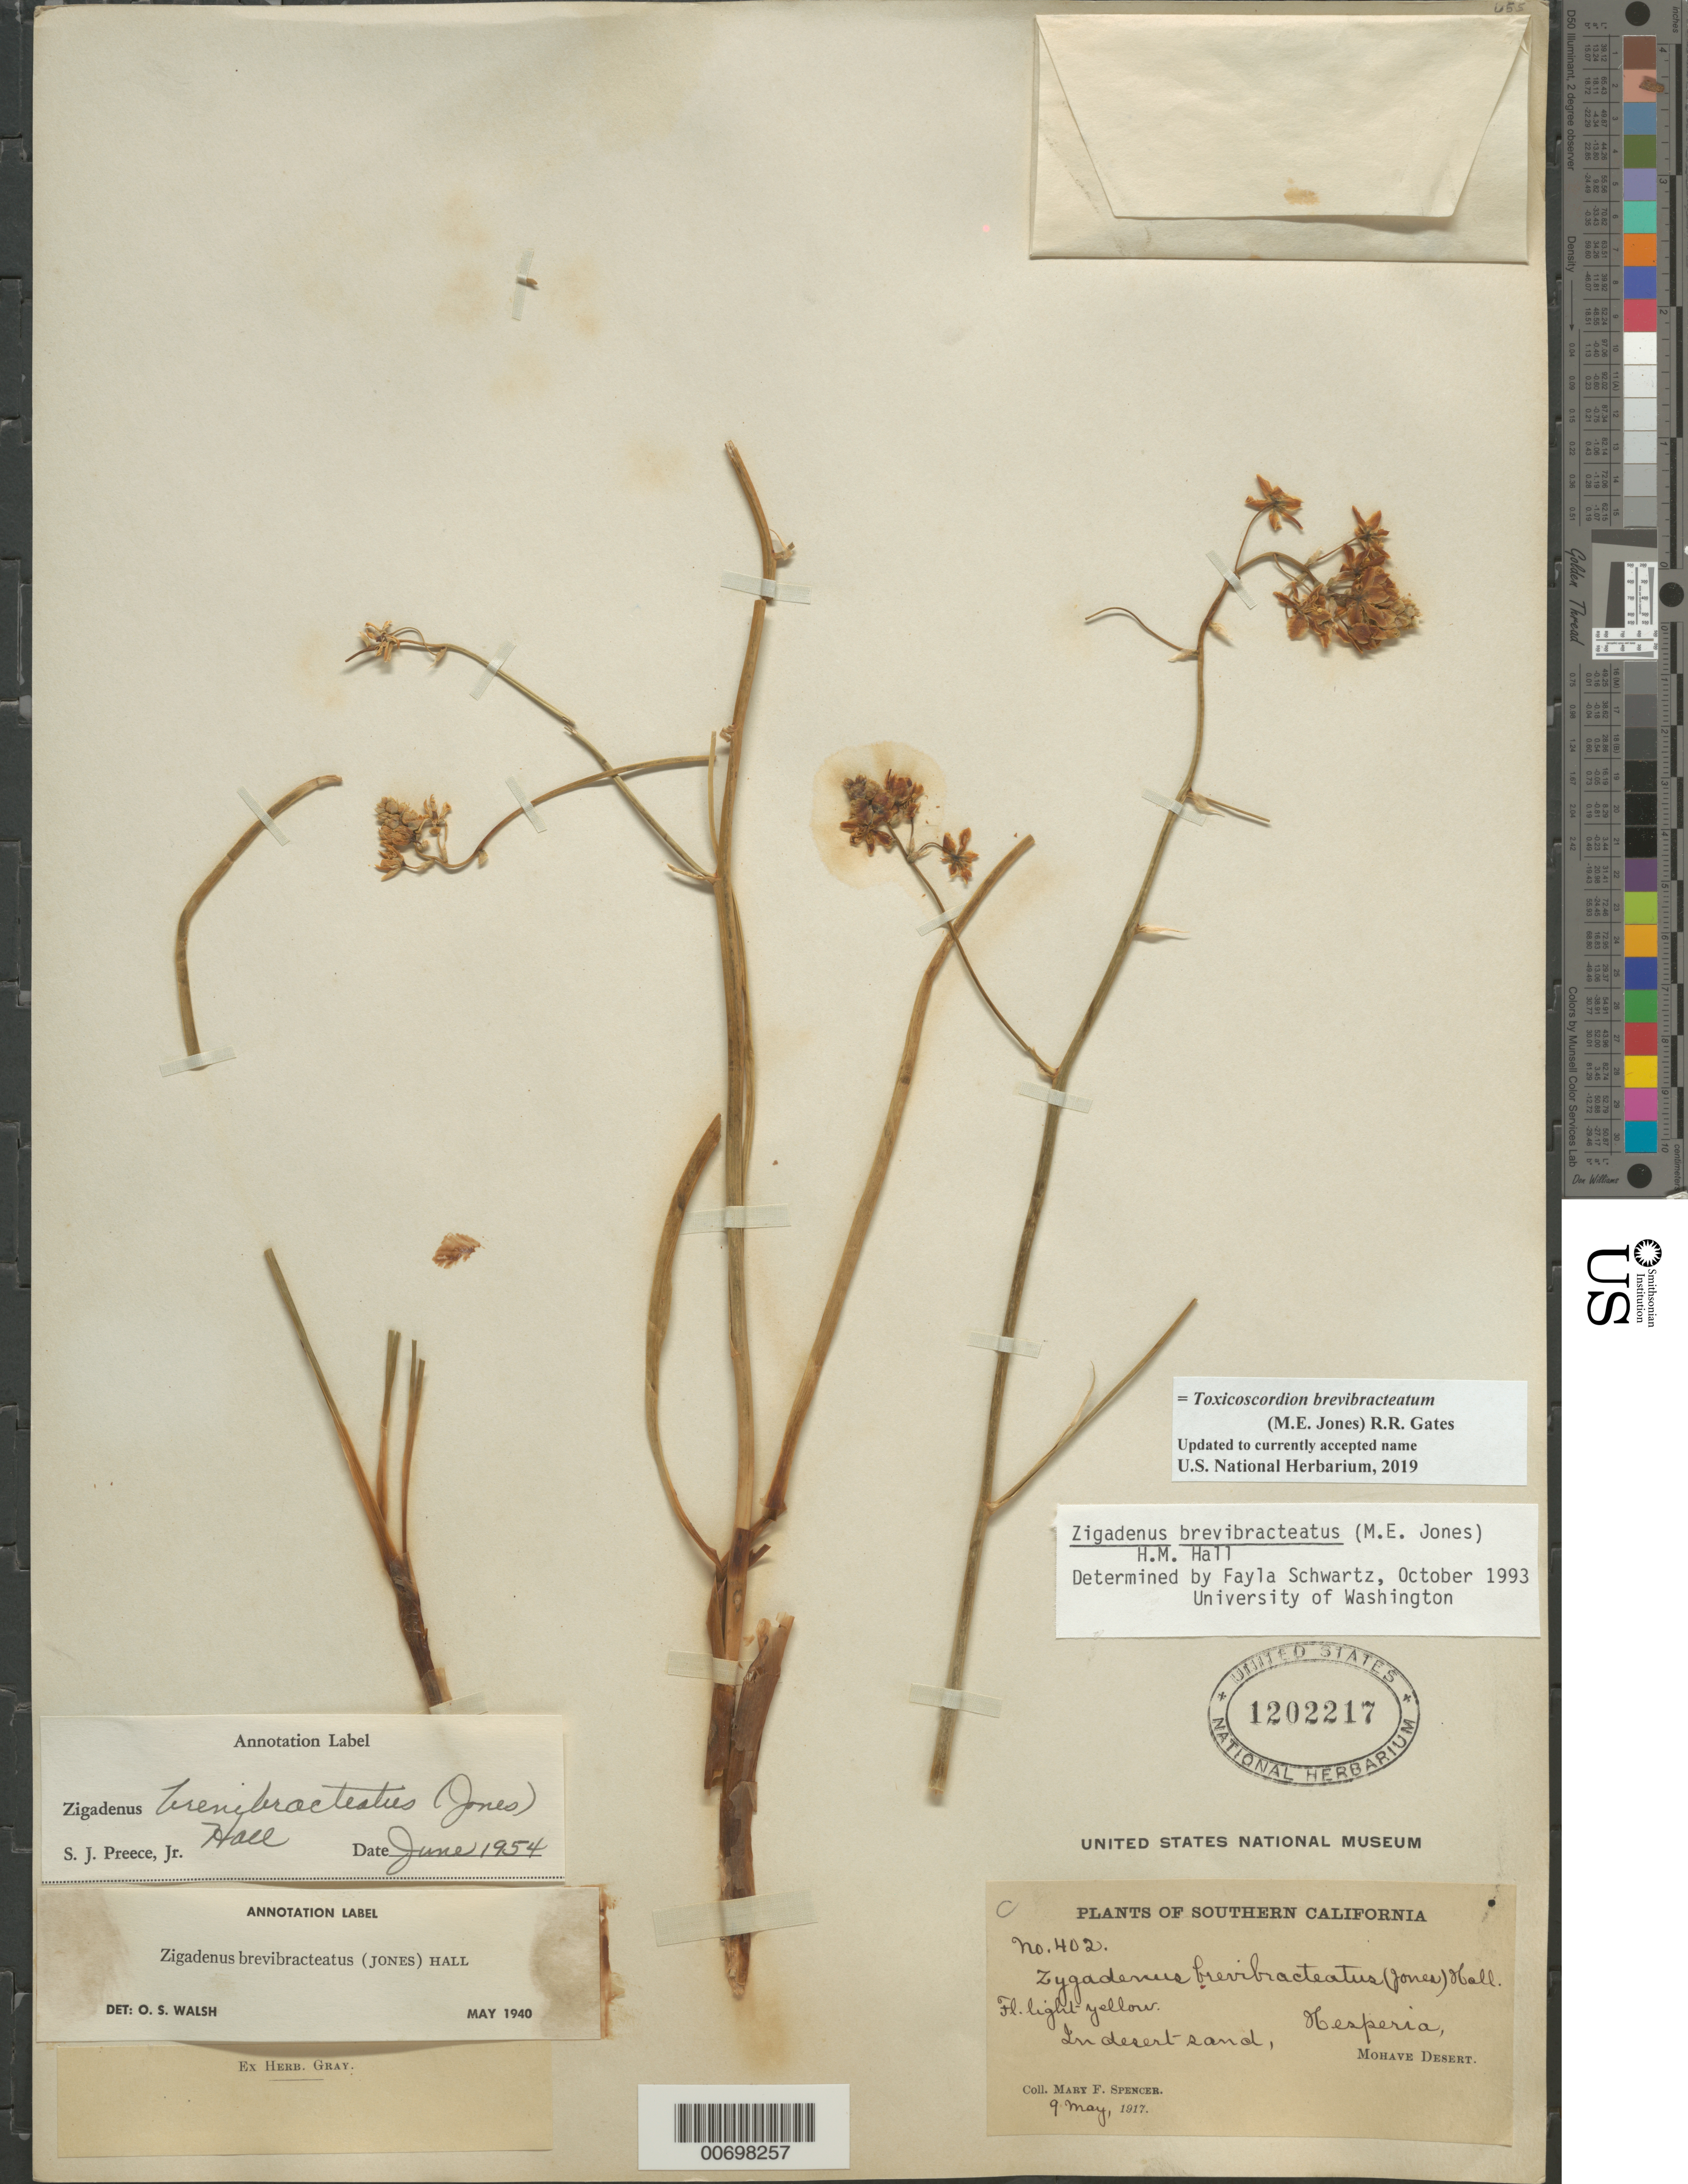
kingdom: Plantae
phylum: Tracheophyta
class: Liliopsida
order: Liliales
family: Melanthiaceae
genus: Toxicoscordion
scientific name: Toxicoscordion brevibracteatum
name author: (M.E. Jones) R.R. Gates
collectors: M. Spencer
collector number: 402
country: United States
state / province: California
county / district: Kern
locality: In desert sand, Hesperia, Mohave Desert.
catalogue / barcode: US 1202217